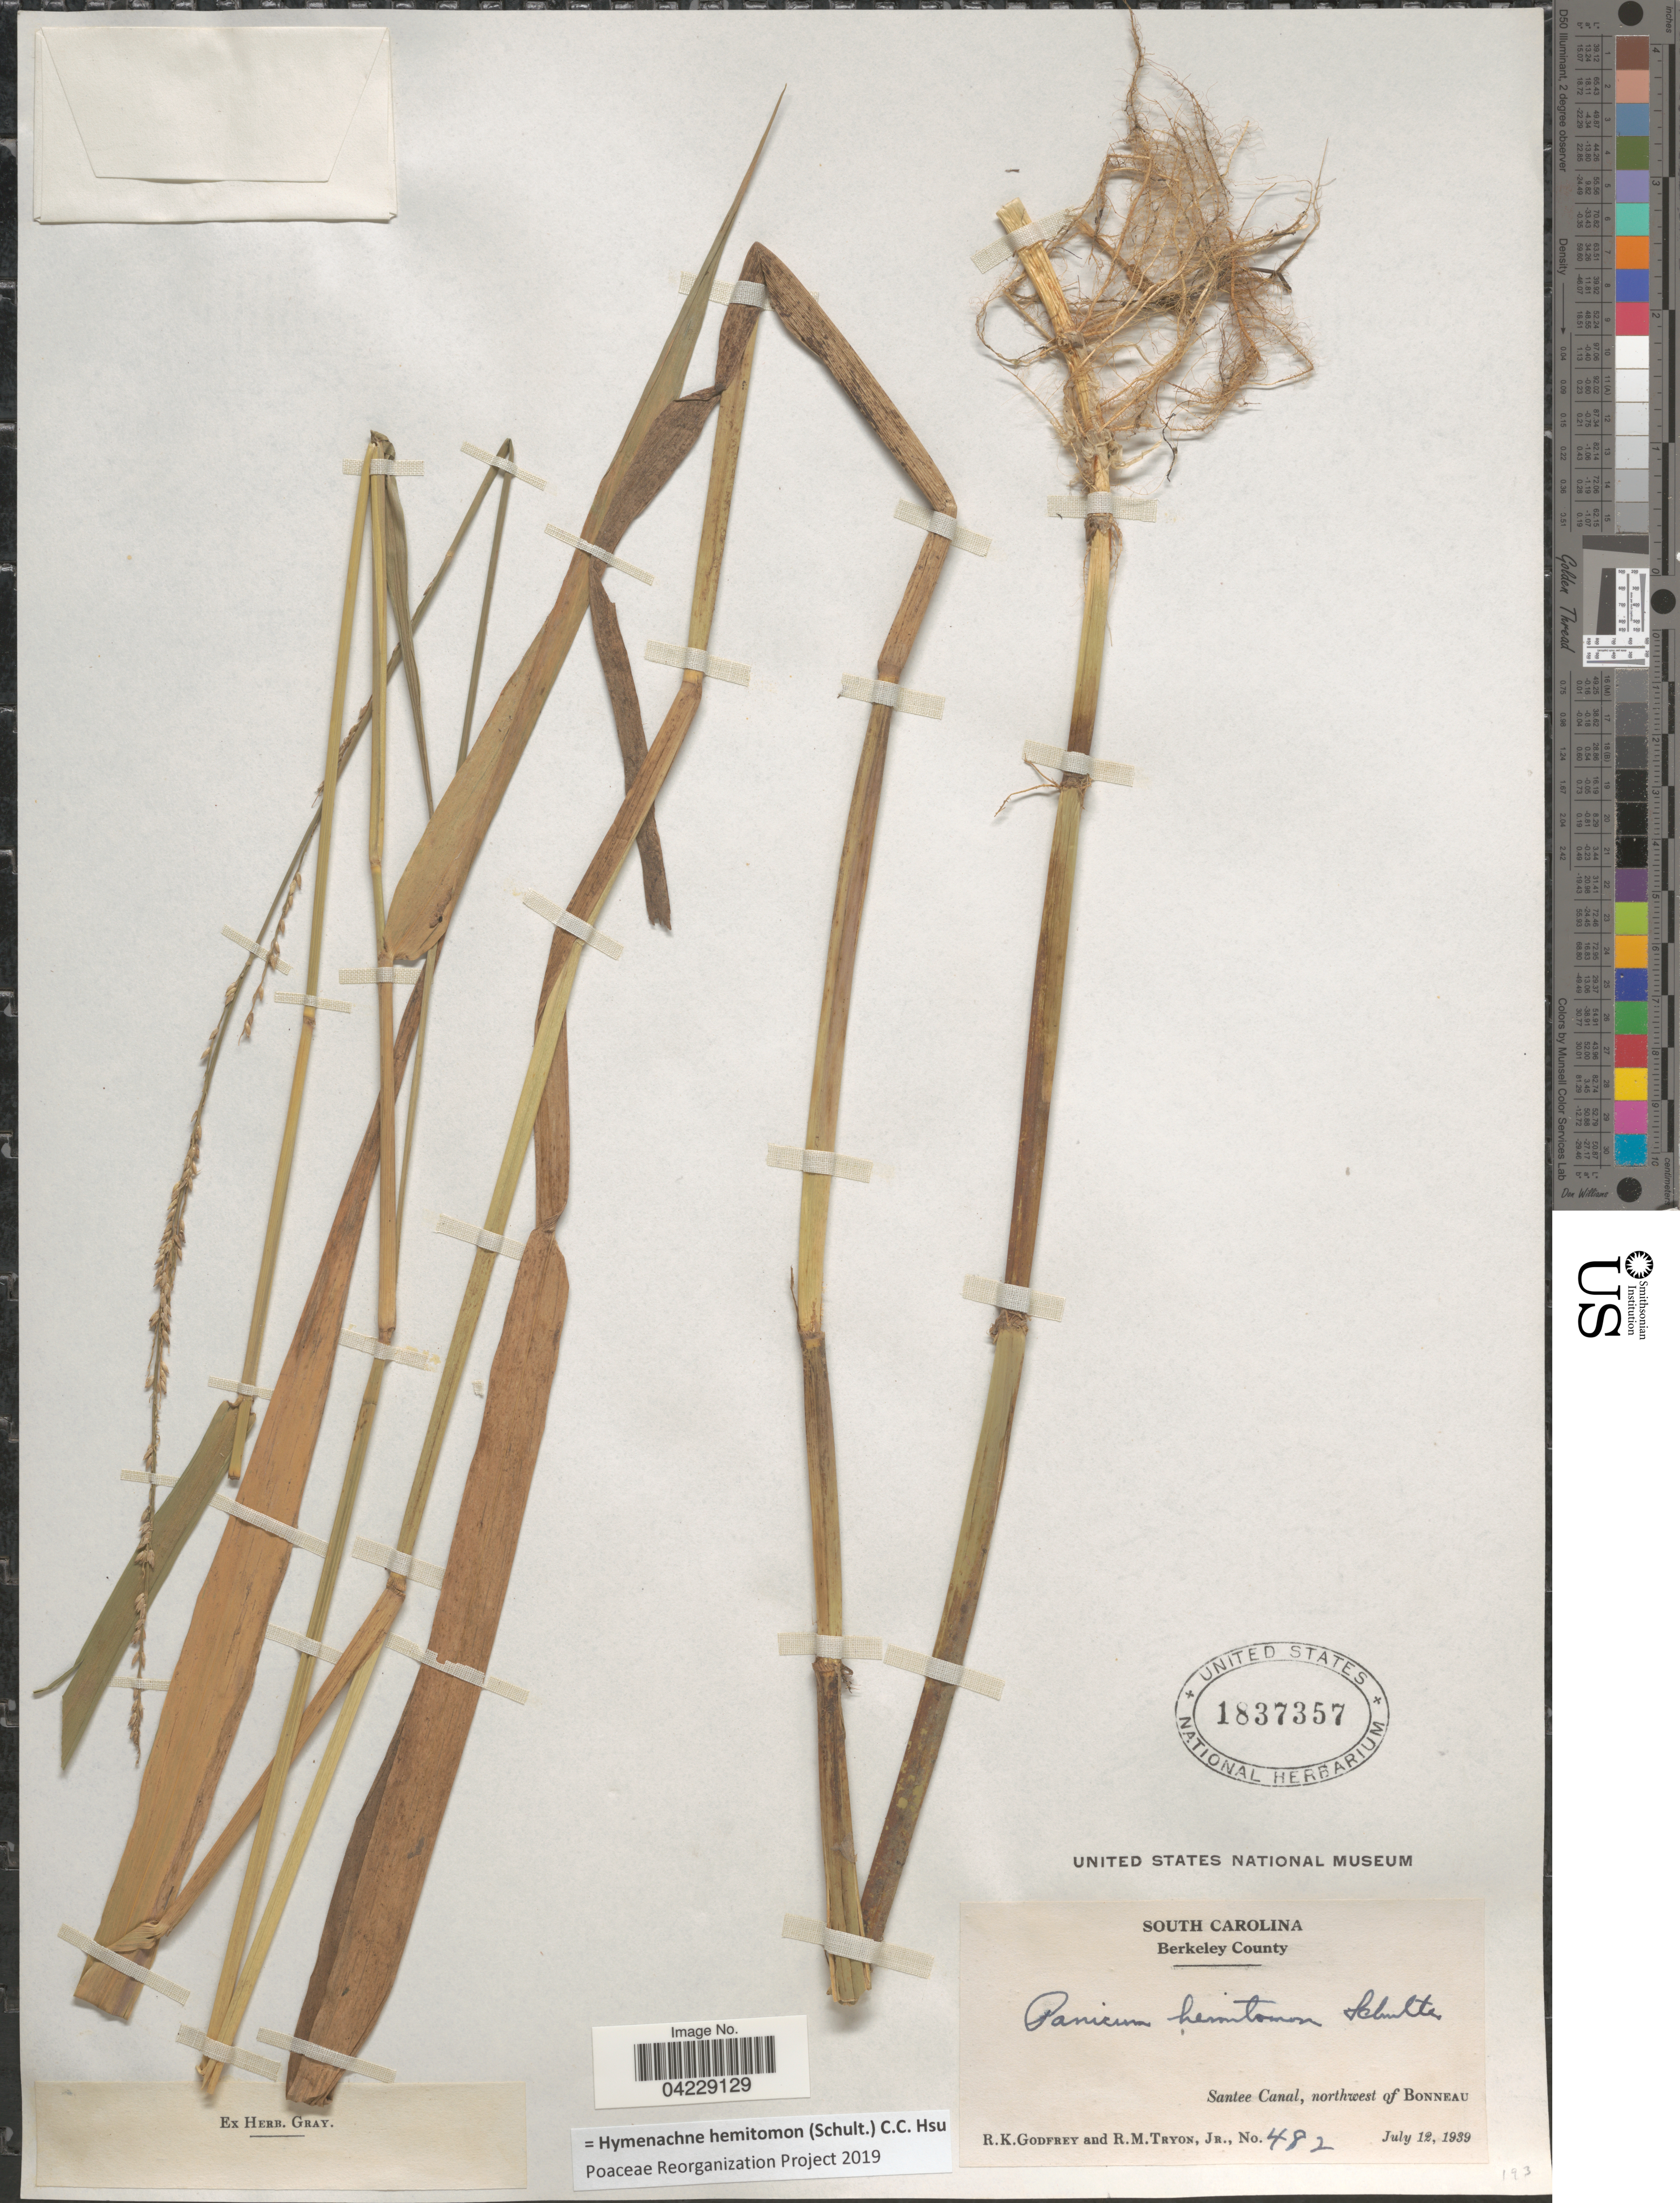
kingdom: Plantae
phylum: Tracheophyta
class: Liliopsida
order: Poales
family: Poaceae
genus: Hymenachne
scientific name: Hymenachne hemitomon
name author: (Schult.) C. C. Hsu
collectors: R. K. Godfrey & R. Tryon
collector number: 482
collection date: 1939-07-12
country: United States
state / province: South Carolina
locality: Berkeley County. Santee Canal, northwest of Bonneau.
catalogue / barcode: US 1837357